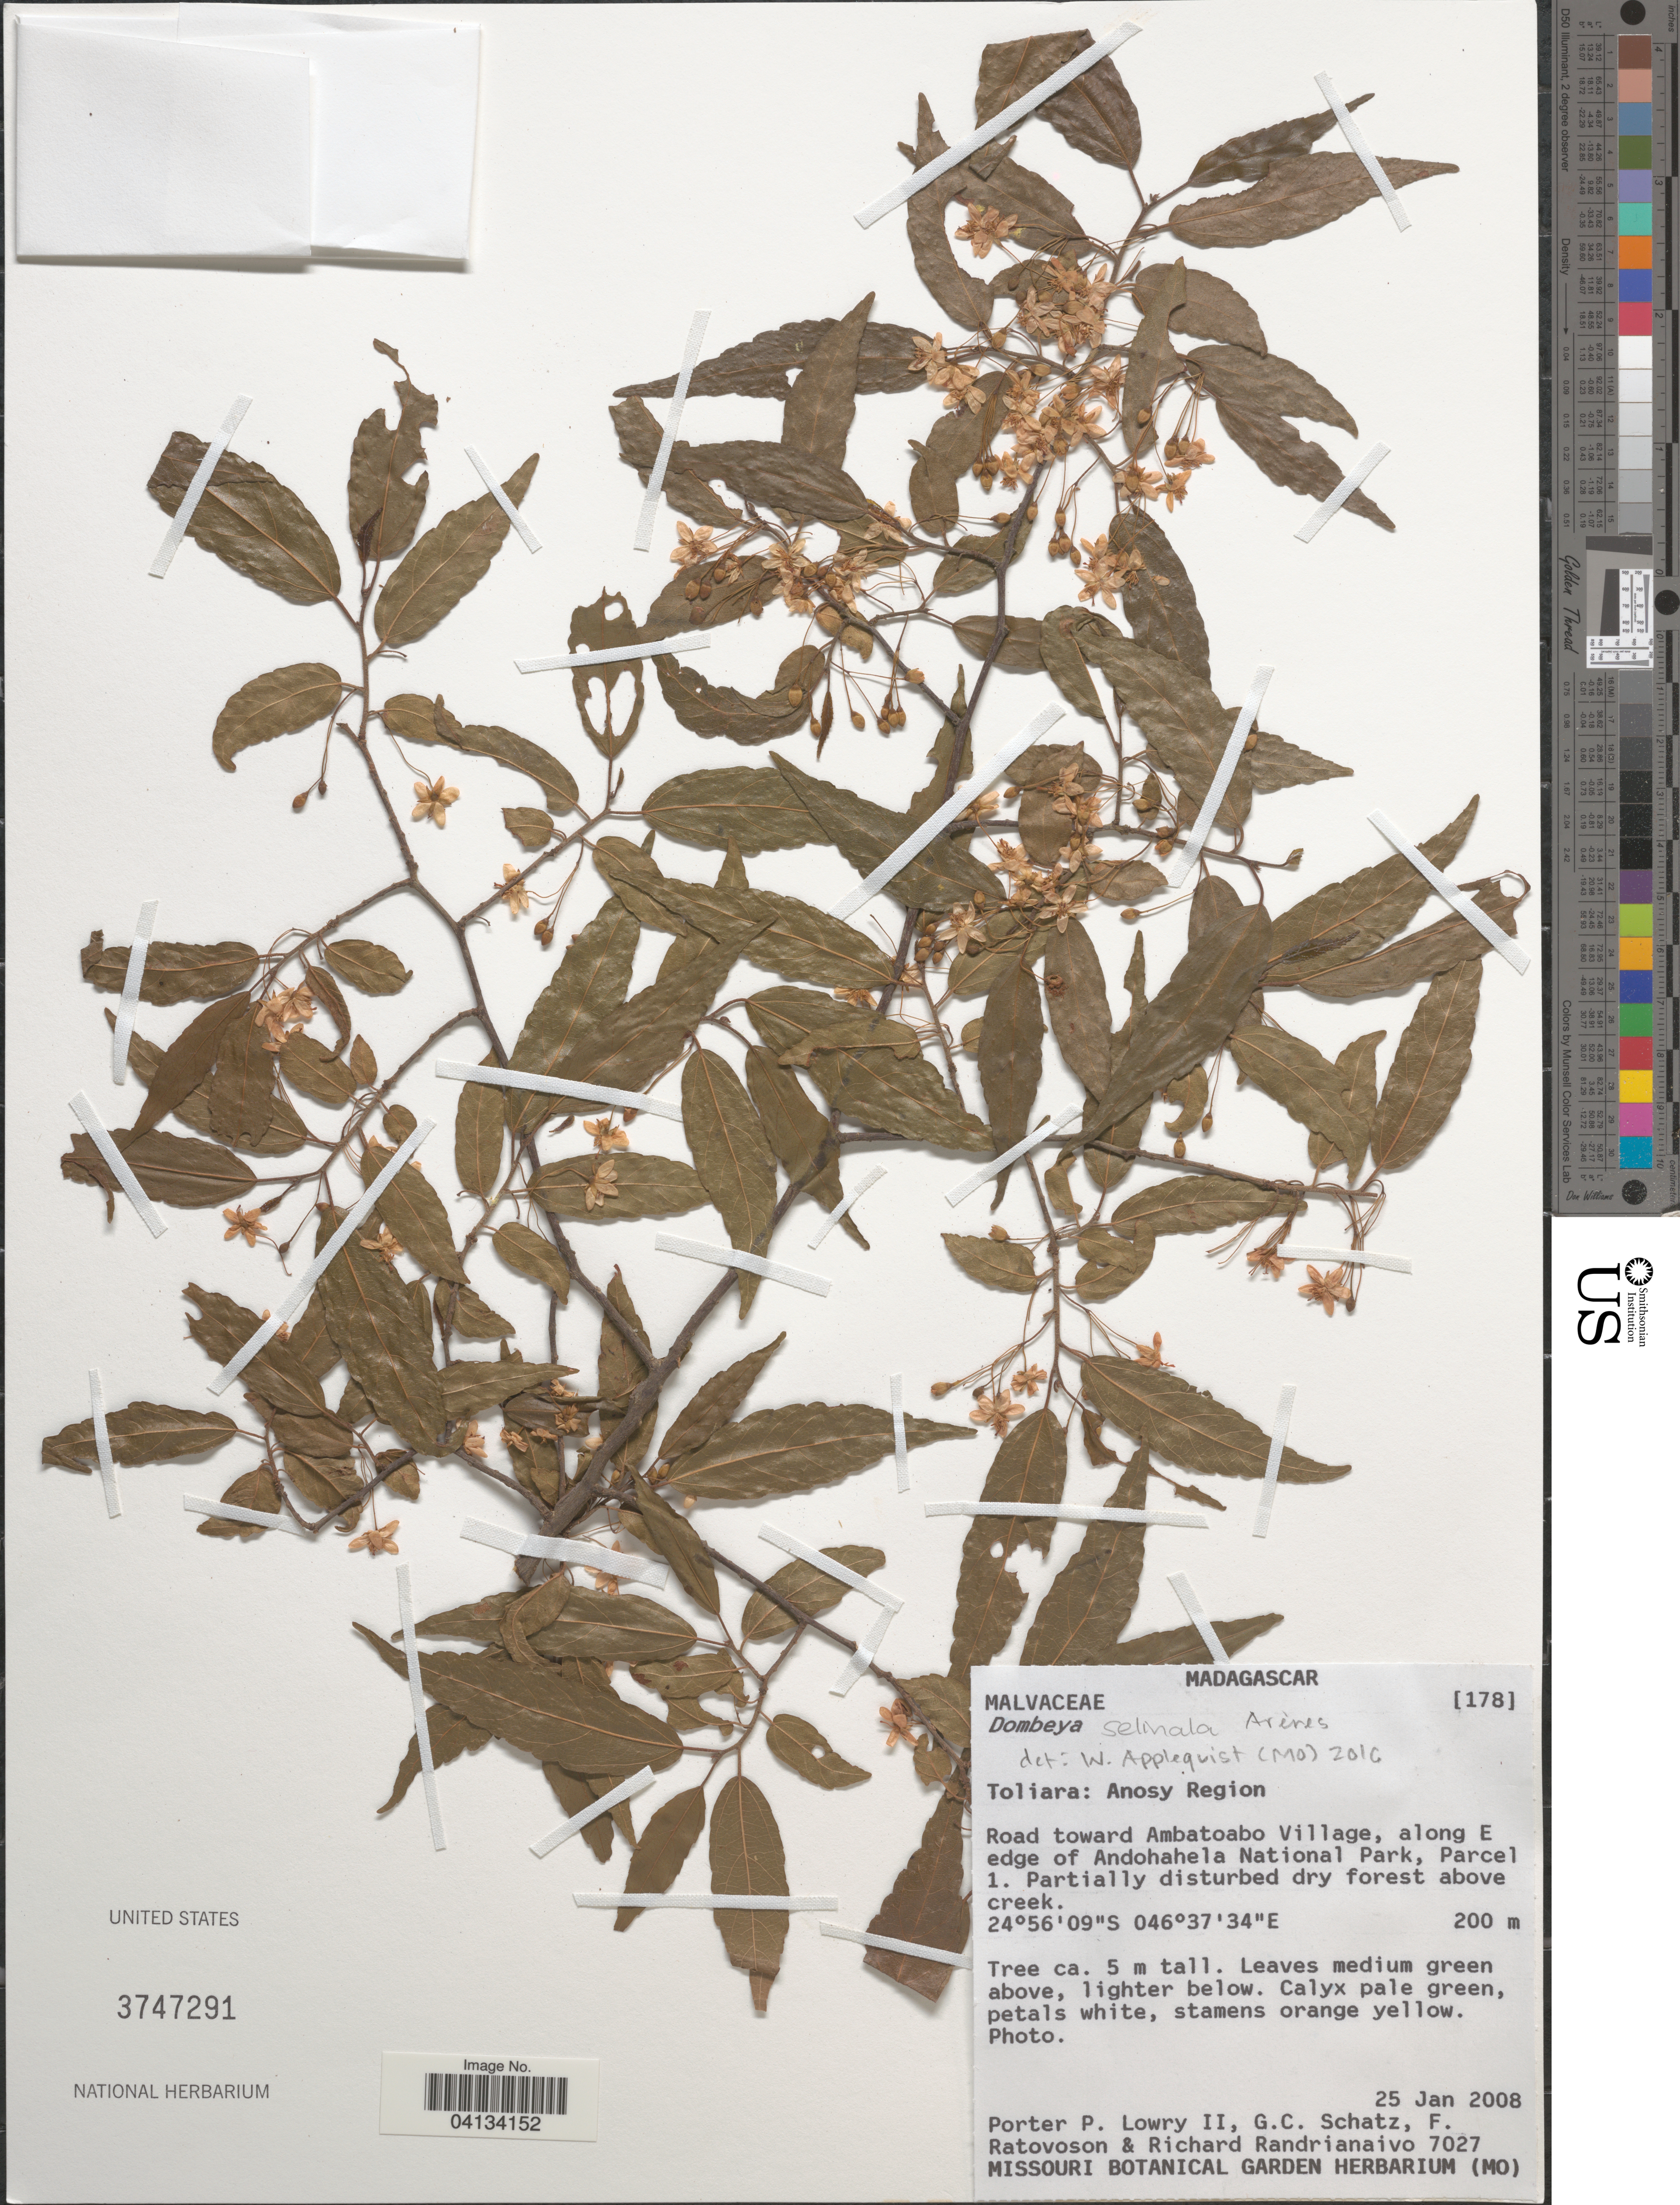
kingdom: Plantae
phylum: Tracheophyta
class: Magnoliopsida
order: Malvales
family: Malvaceae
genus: Dombeya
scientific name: Dombeya selinala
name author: Arènes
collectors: P. P. Lowry, G. C. Schatz, F. Ratovoson & R. Randrianaivo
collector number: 7027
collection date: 2008-01-25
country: Madagascar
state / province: Anosy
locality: Anosy Region. Road toward ambatoabo Village, along E edge of Andohahela National Park, Parcel 1.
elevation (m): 200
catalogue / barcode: US 3747291